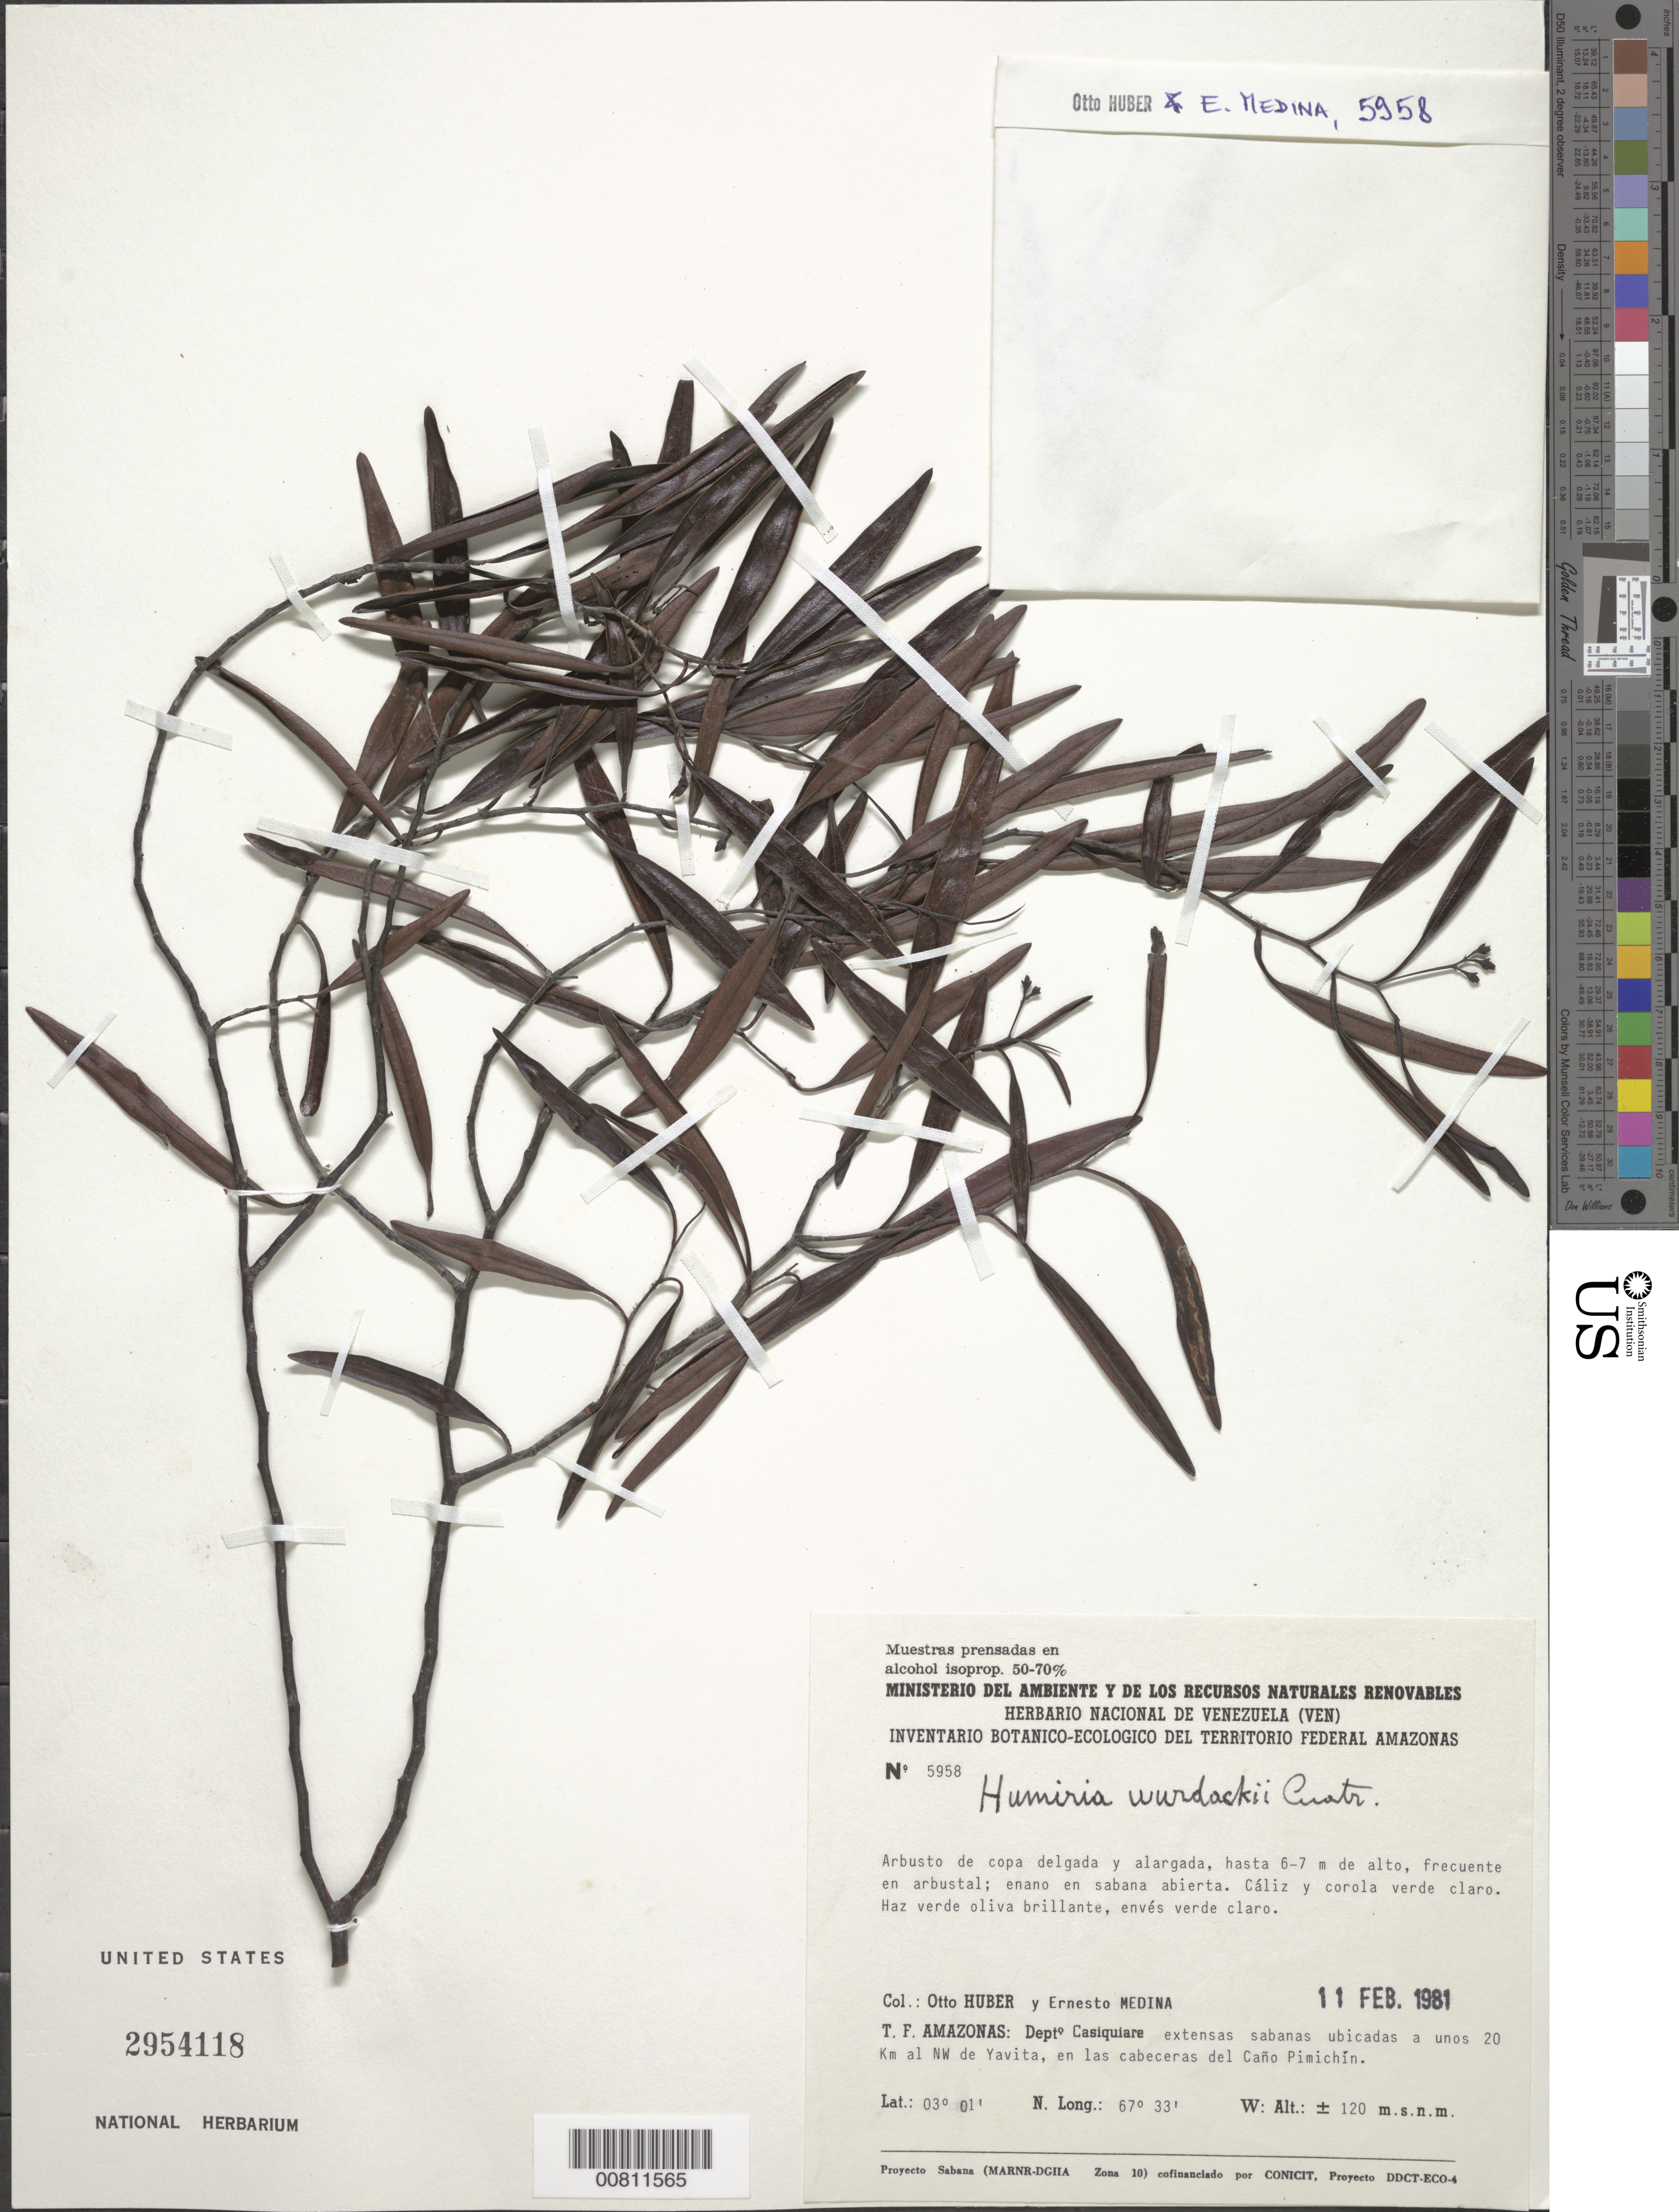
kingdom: Plantae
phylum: Tracheophyta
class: Magnoliopsida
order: Malpighiales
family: Humiriaceae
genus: Humiria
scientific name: Humiria wurdackii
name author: Cuatrec.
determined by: Cuatrecasas, J.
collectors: O. Huber & E. Medina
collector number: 5958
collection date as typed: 11-Feb-81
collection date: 1981-02-11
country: Venezuela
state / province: Amazonas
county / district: Maroa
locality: Yavita, 20 km NW de, en las cabeceras del Cano Pimichin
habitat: Extensas sabanas, en arbustal enano en sabana abierta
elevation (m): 120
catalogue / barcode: US 2954118